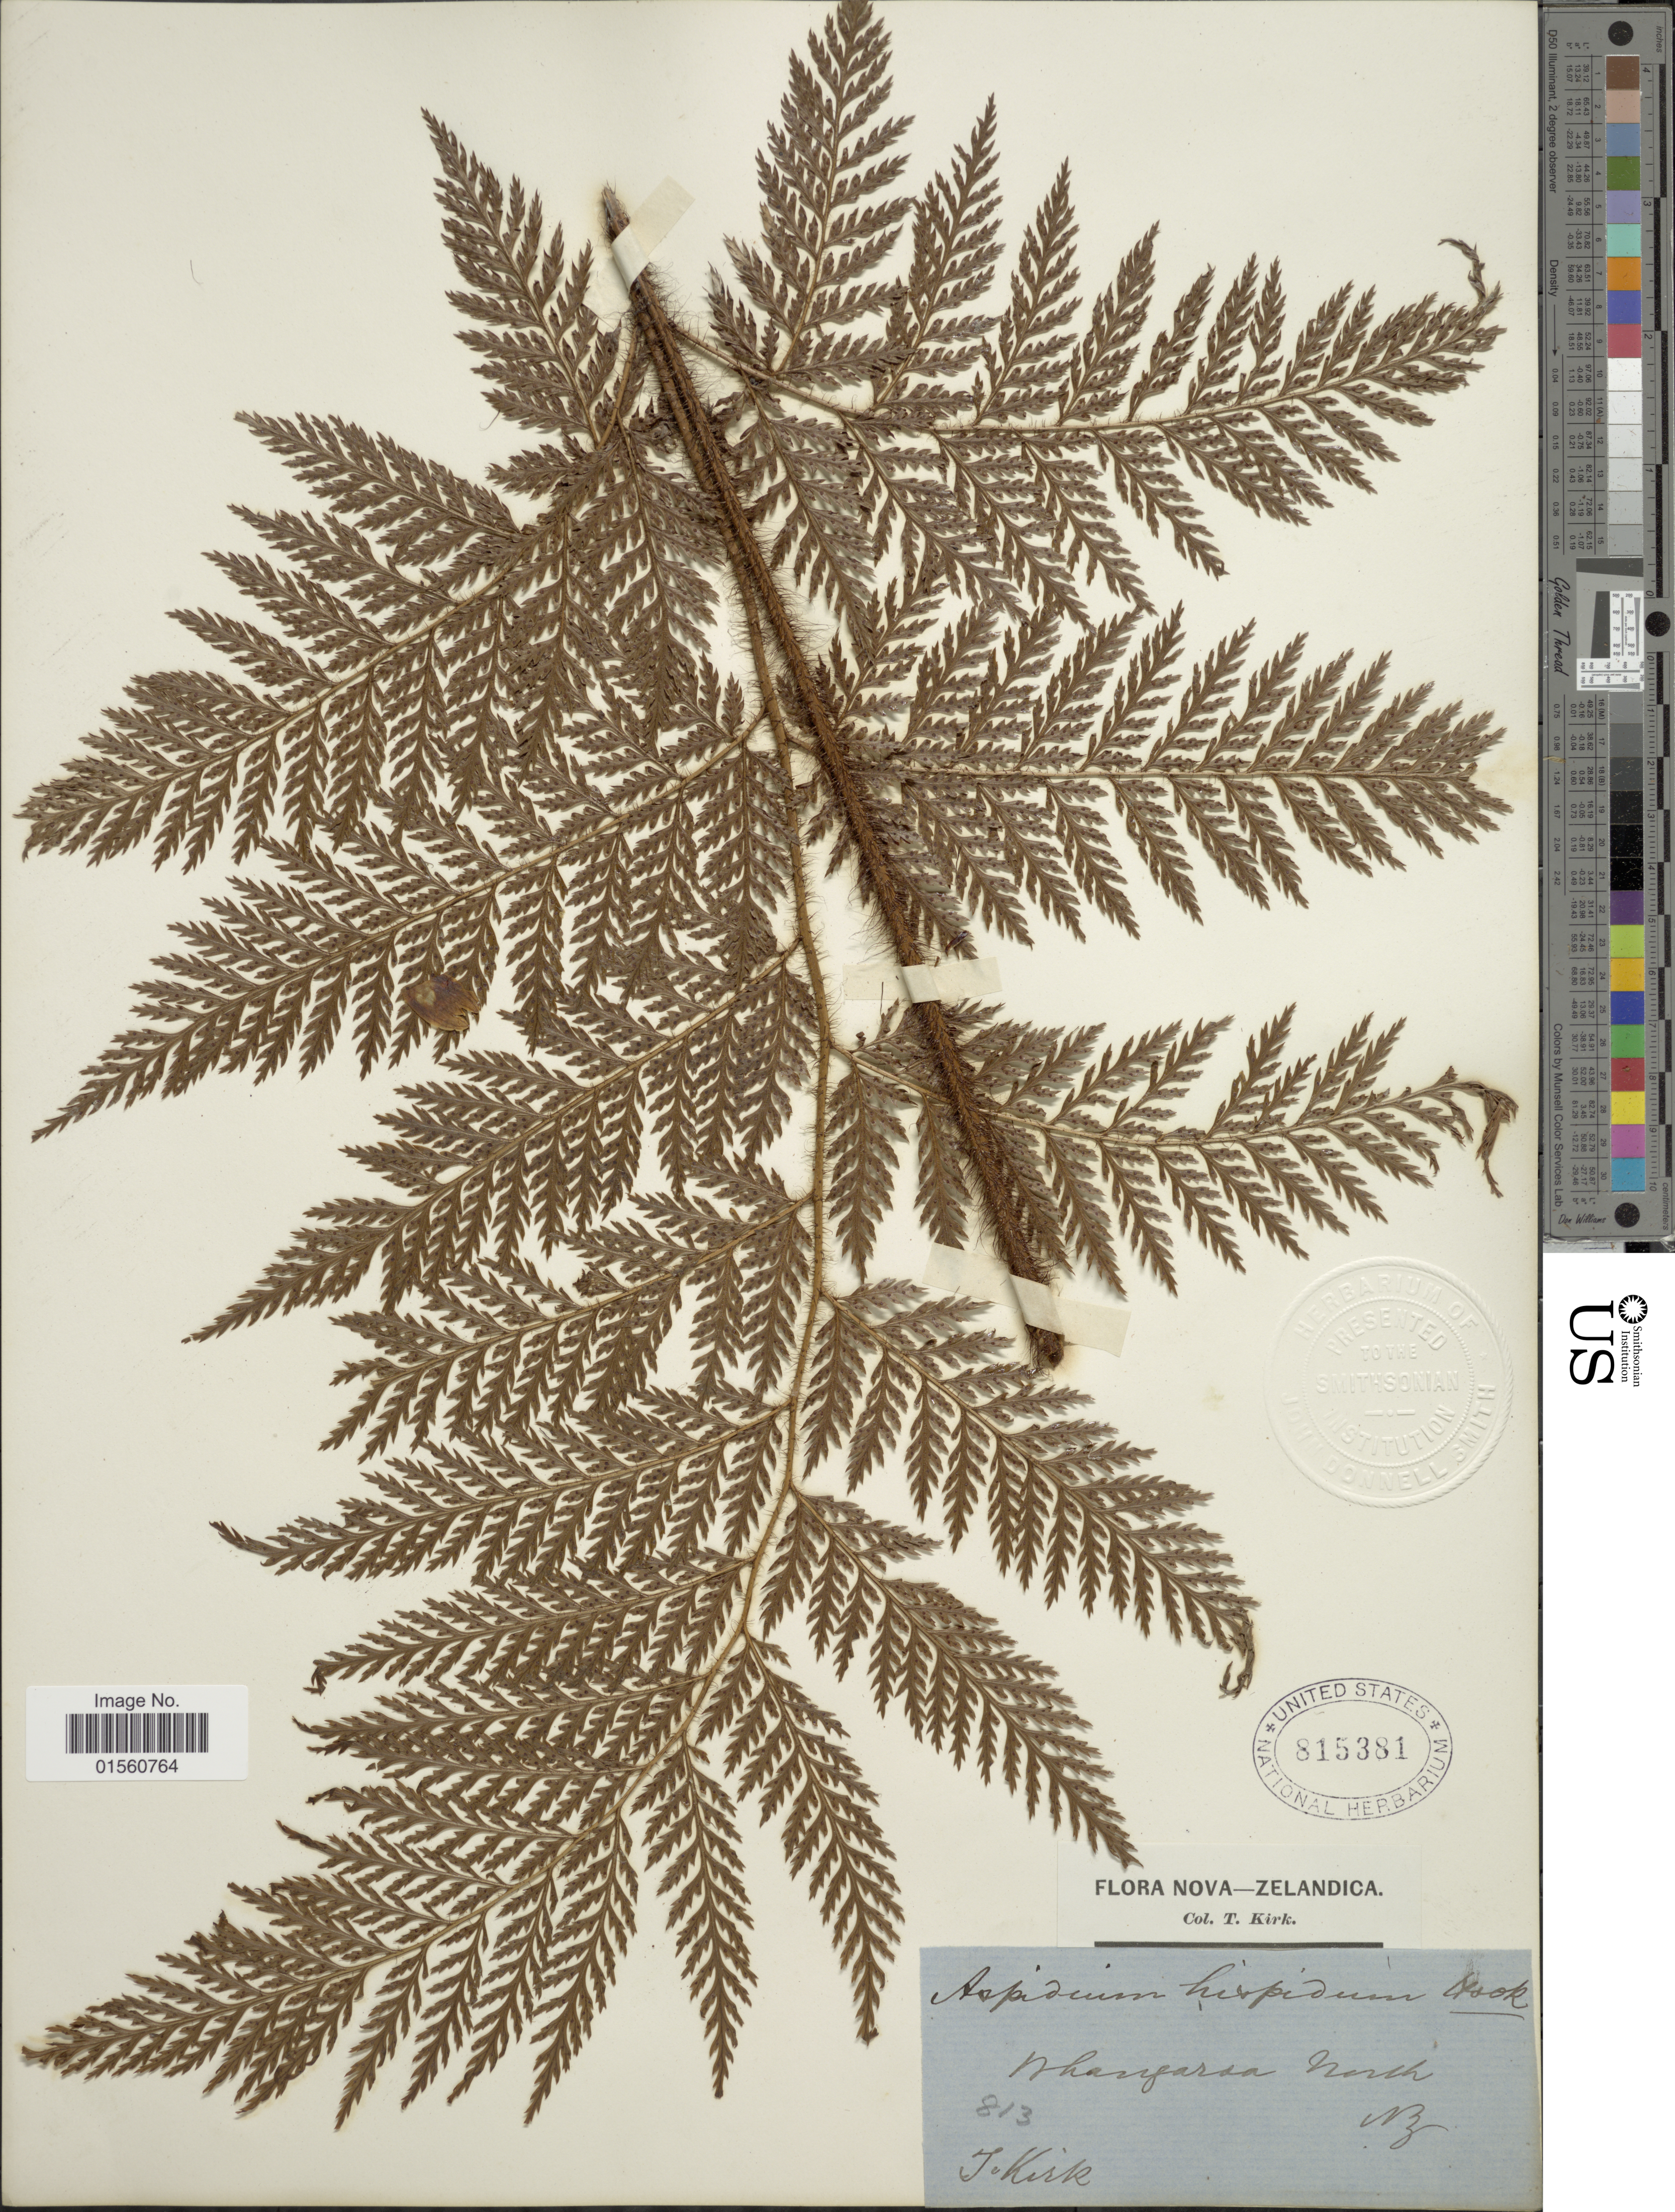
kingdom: Plantae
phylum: Tracheophyta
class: Polypodiopsida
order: Polypodiales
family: Dryopteridaceae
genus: Lastreopsis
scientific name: Lastreopsis hispida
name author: (Sw.) Tindale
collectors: T. Kirk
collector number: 816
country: New Zealand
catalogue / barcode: US 815381